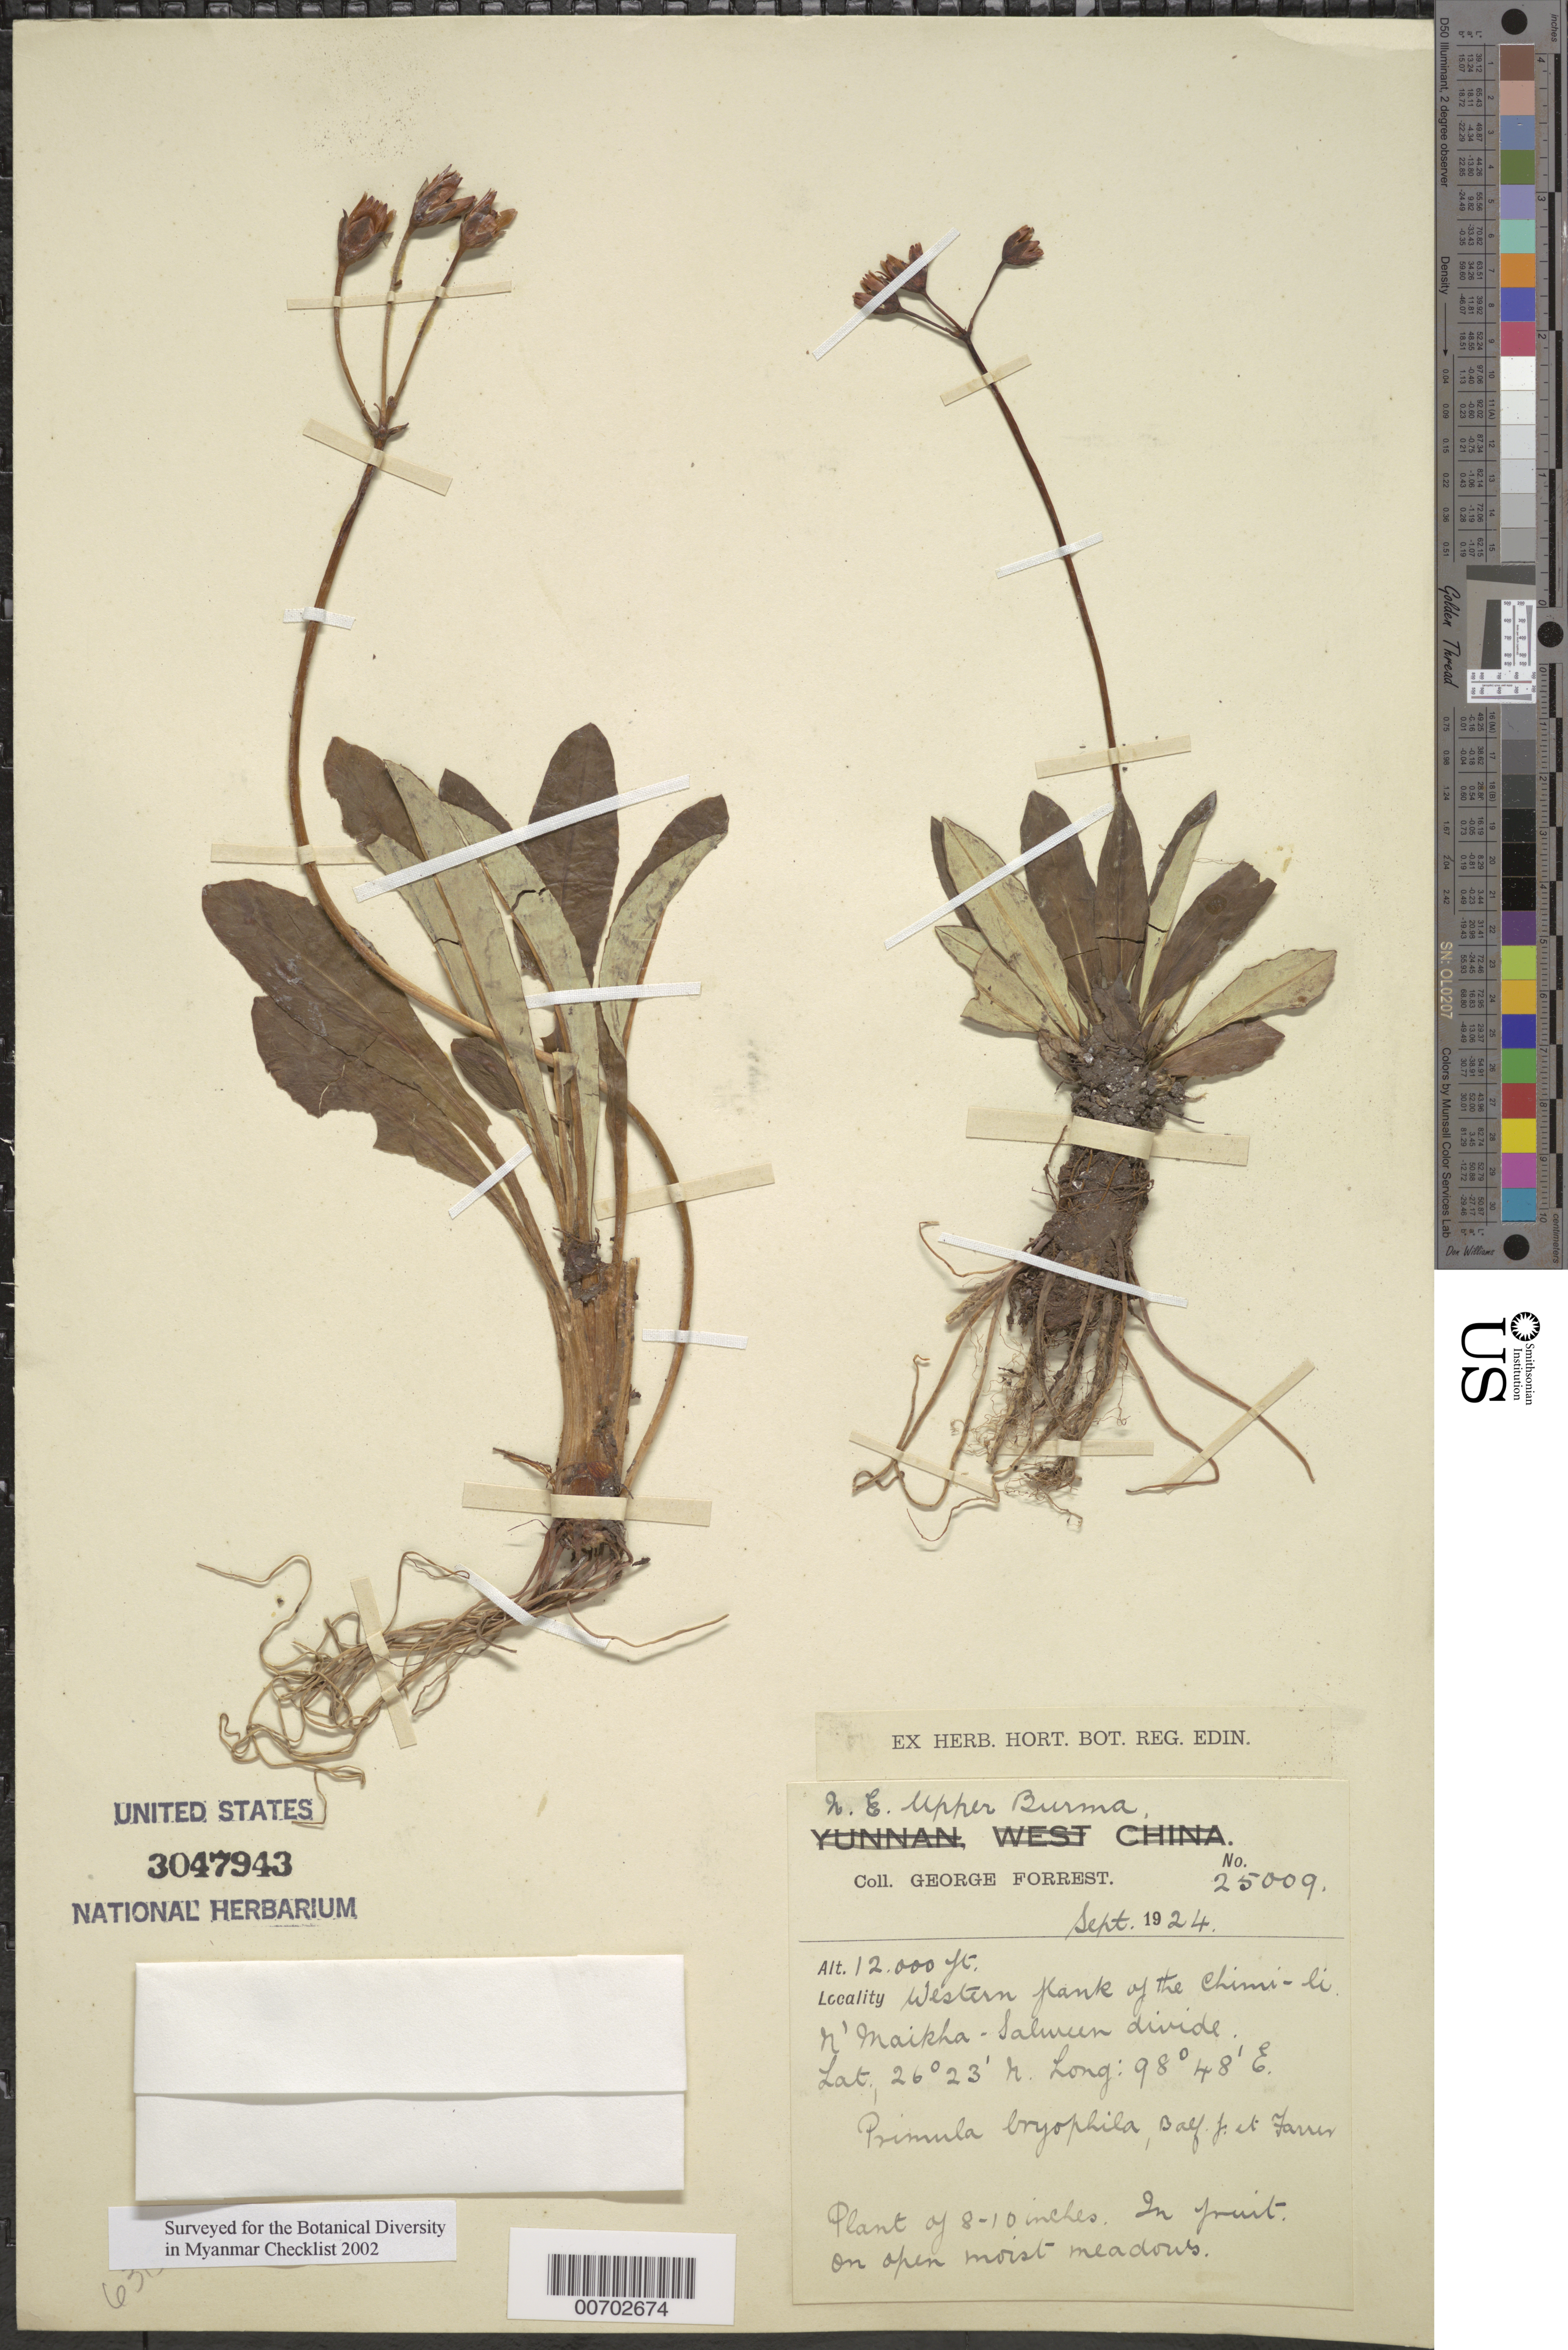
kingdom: Plantae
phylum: Tracheophyta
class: Magnoliopsida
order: Ericales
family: Primulaceae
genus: Primula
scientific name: Primula bryophila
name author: Balf. f. & Farrer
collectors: G. Forrest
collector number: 25009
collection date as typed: Sep 1924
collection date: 1924-09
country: Myanmar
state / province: Kachin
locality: N'Maikha-Salwin Divide, Chimi-li, W flank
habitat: Open moist alpine meadows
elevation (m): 3658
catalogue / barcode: US 3047943